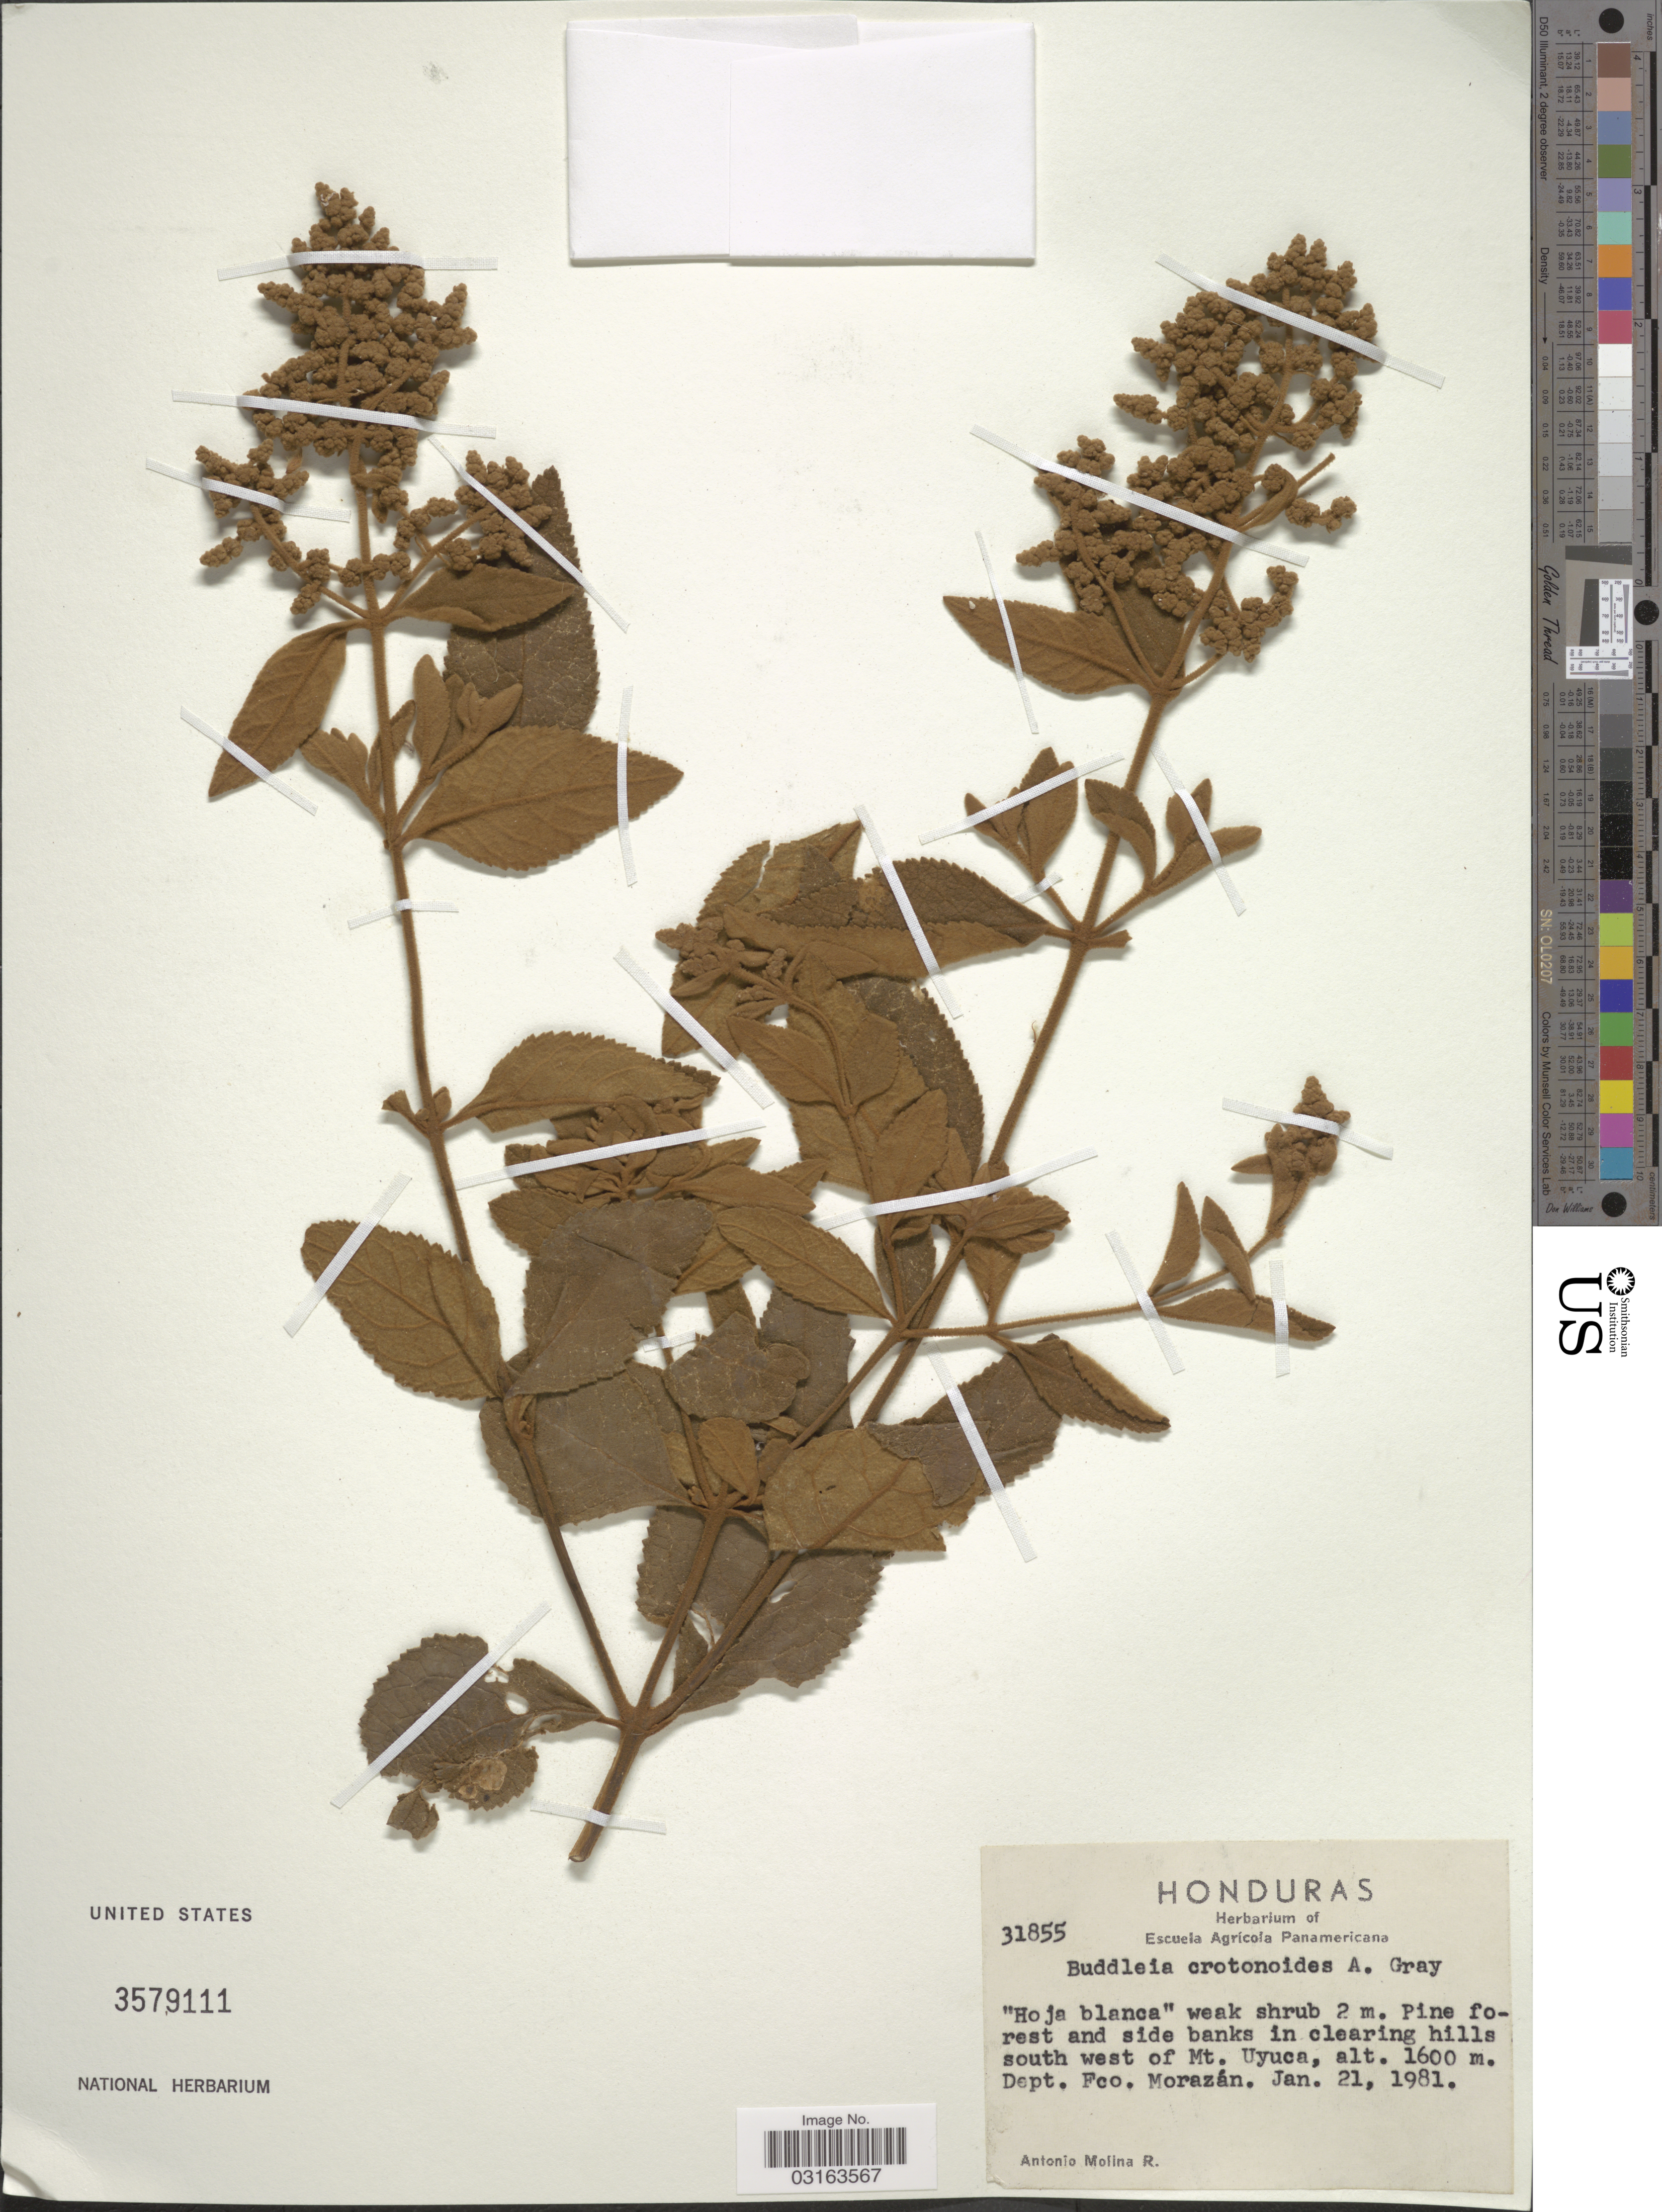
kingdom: Plantae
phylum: Tracheophyta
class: Magnoliopsida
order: Lamiales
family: Scrophulariaceae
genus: Buddleja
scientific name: Buddleja crotonoides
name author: A. Gray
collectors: A. Molina R.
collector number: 31855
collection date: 1981-01-21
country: Honduras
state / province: Fco. Morazán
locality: South west of Mt. Uyuca, Dept. Fco. Morazán.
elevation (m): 1600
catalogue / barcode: US 3579111